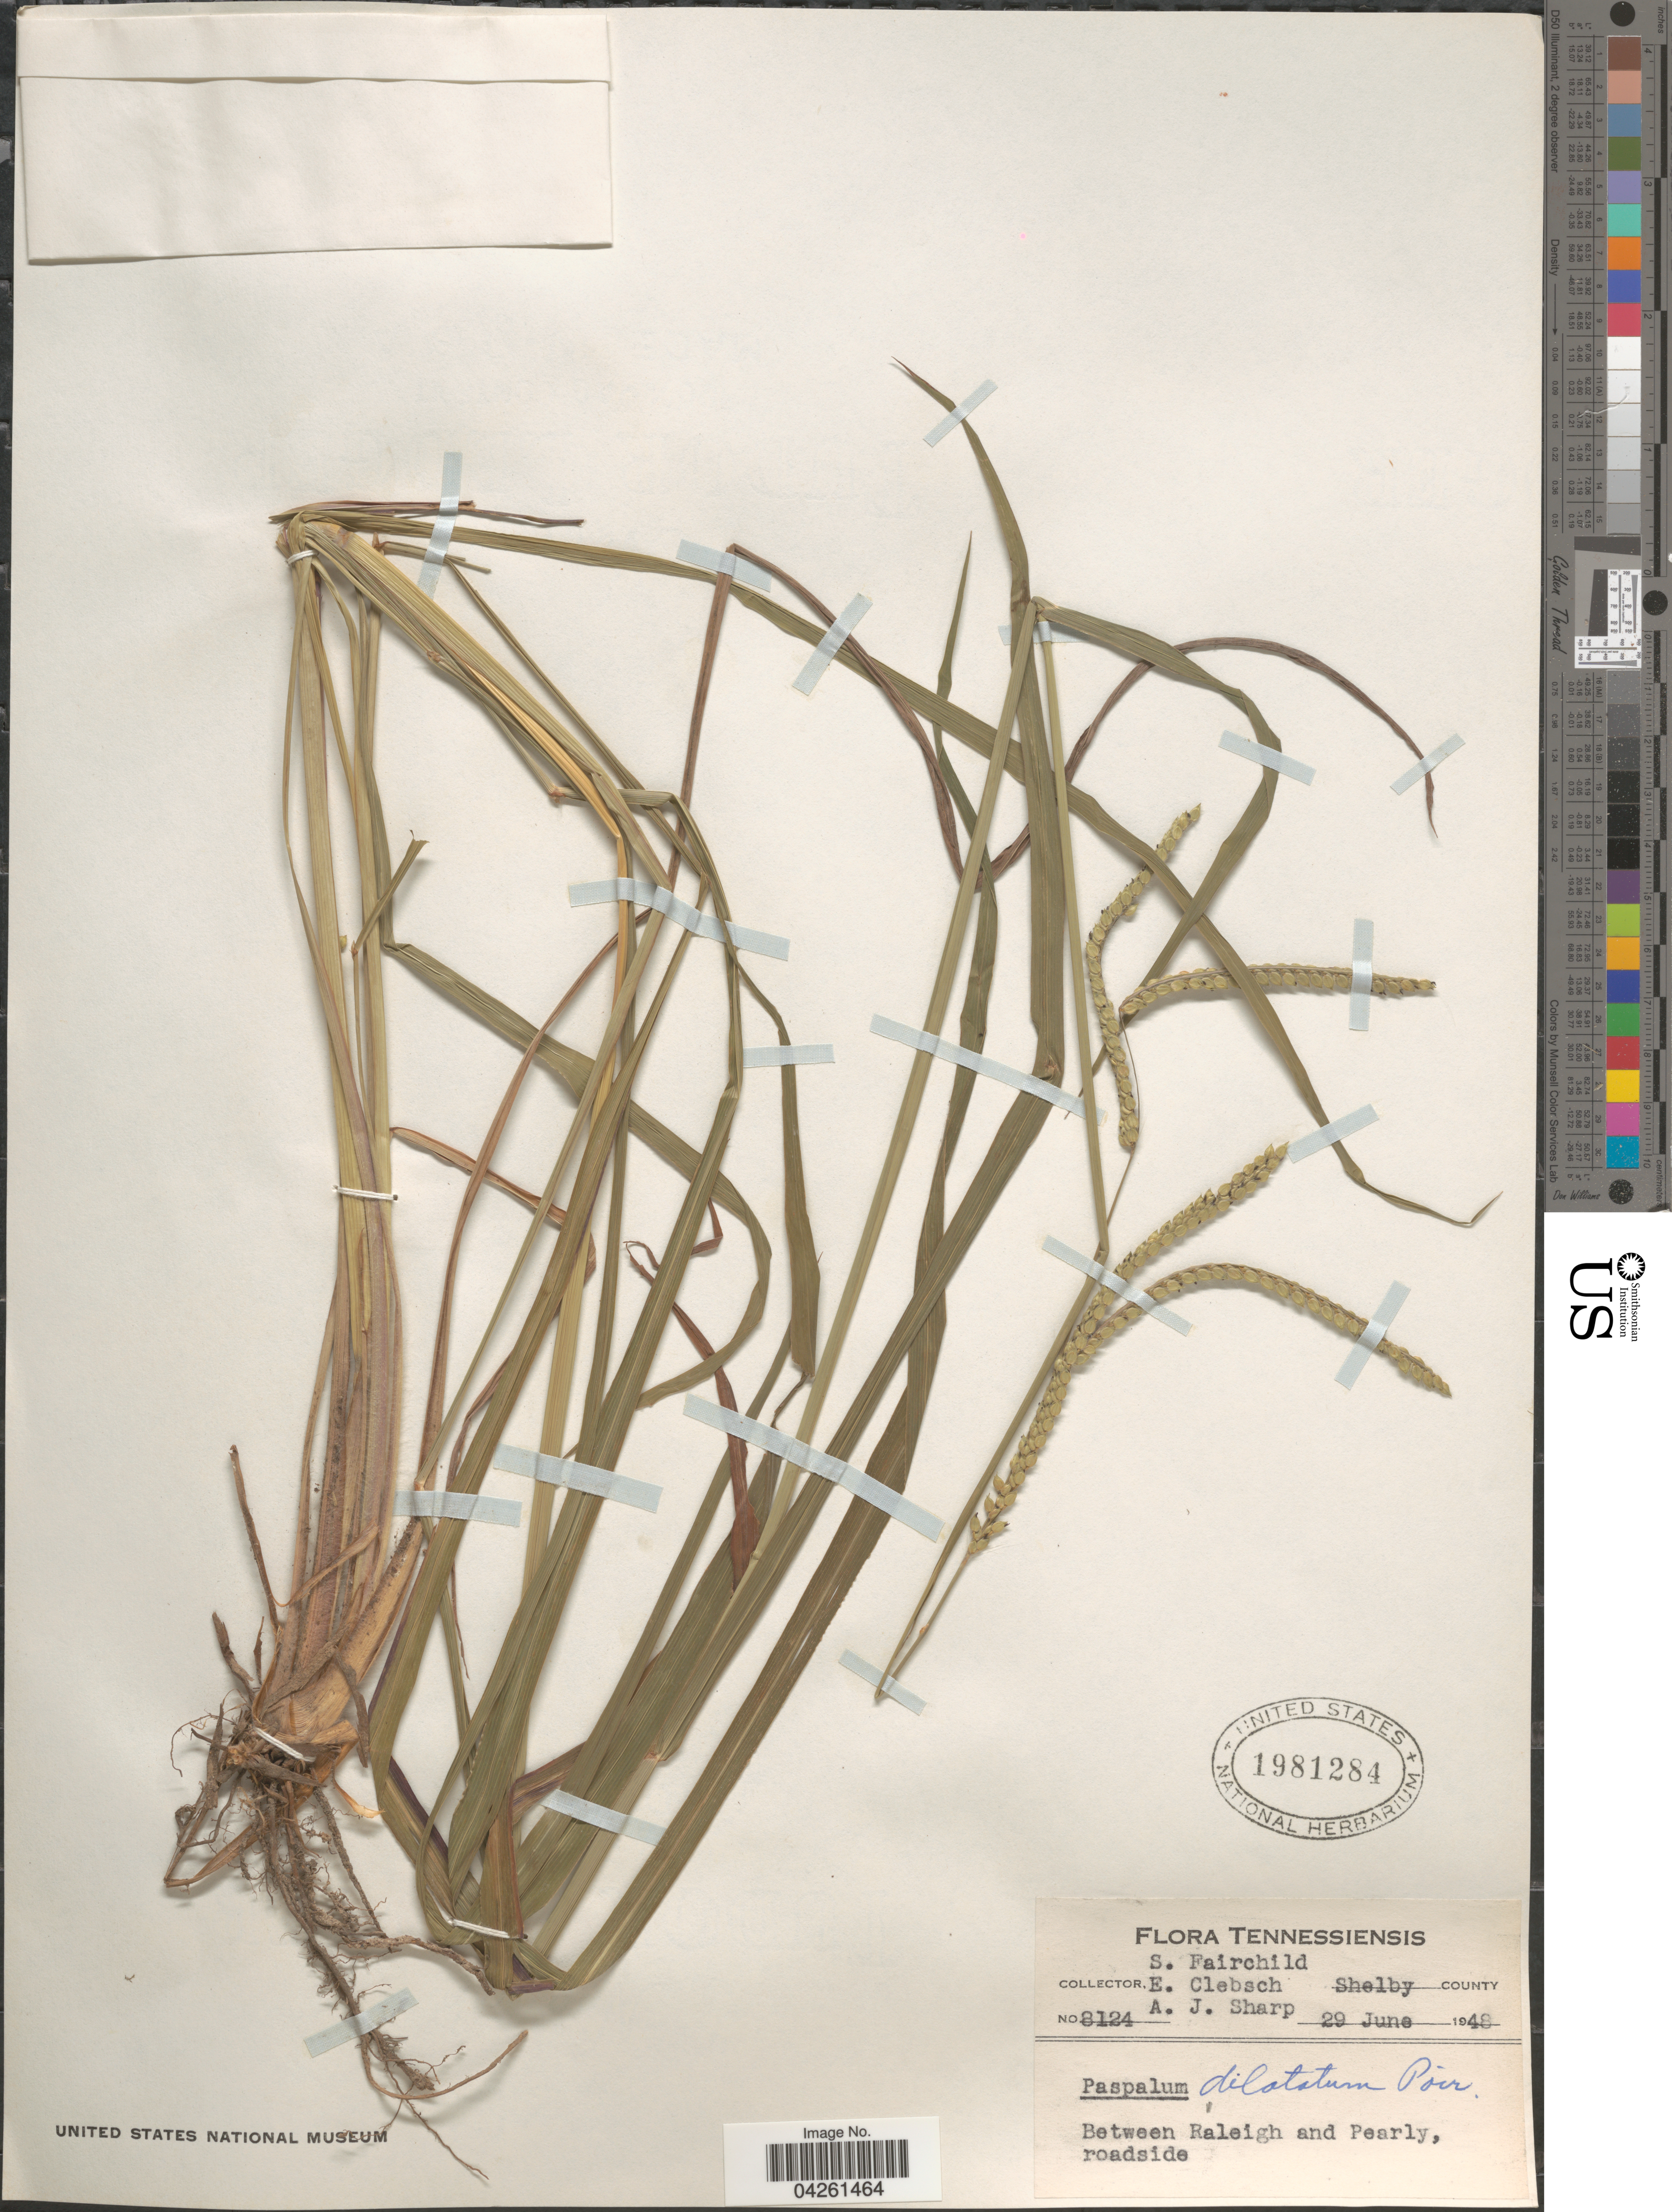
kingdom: Plantae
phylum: Tracheophyta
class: Liliopsida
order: Poales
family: Poaceae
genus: Paspalum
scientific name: Paspalum dilatatum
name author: Poir.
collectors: S. Fairchild, E. Clebsch & A. J. Sharp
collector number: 8124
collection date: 1948-06-29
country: United States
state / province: Tennessee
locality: Shelby County. Between Raleigh and Pearly, roadside.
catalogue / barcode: US 1981284